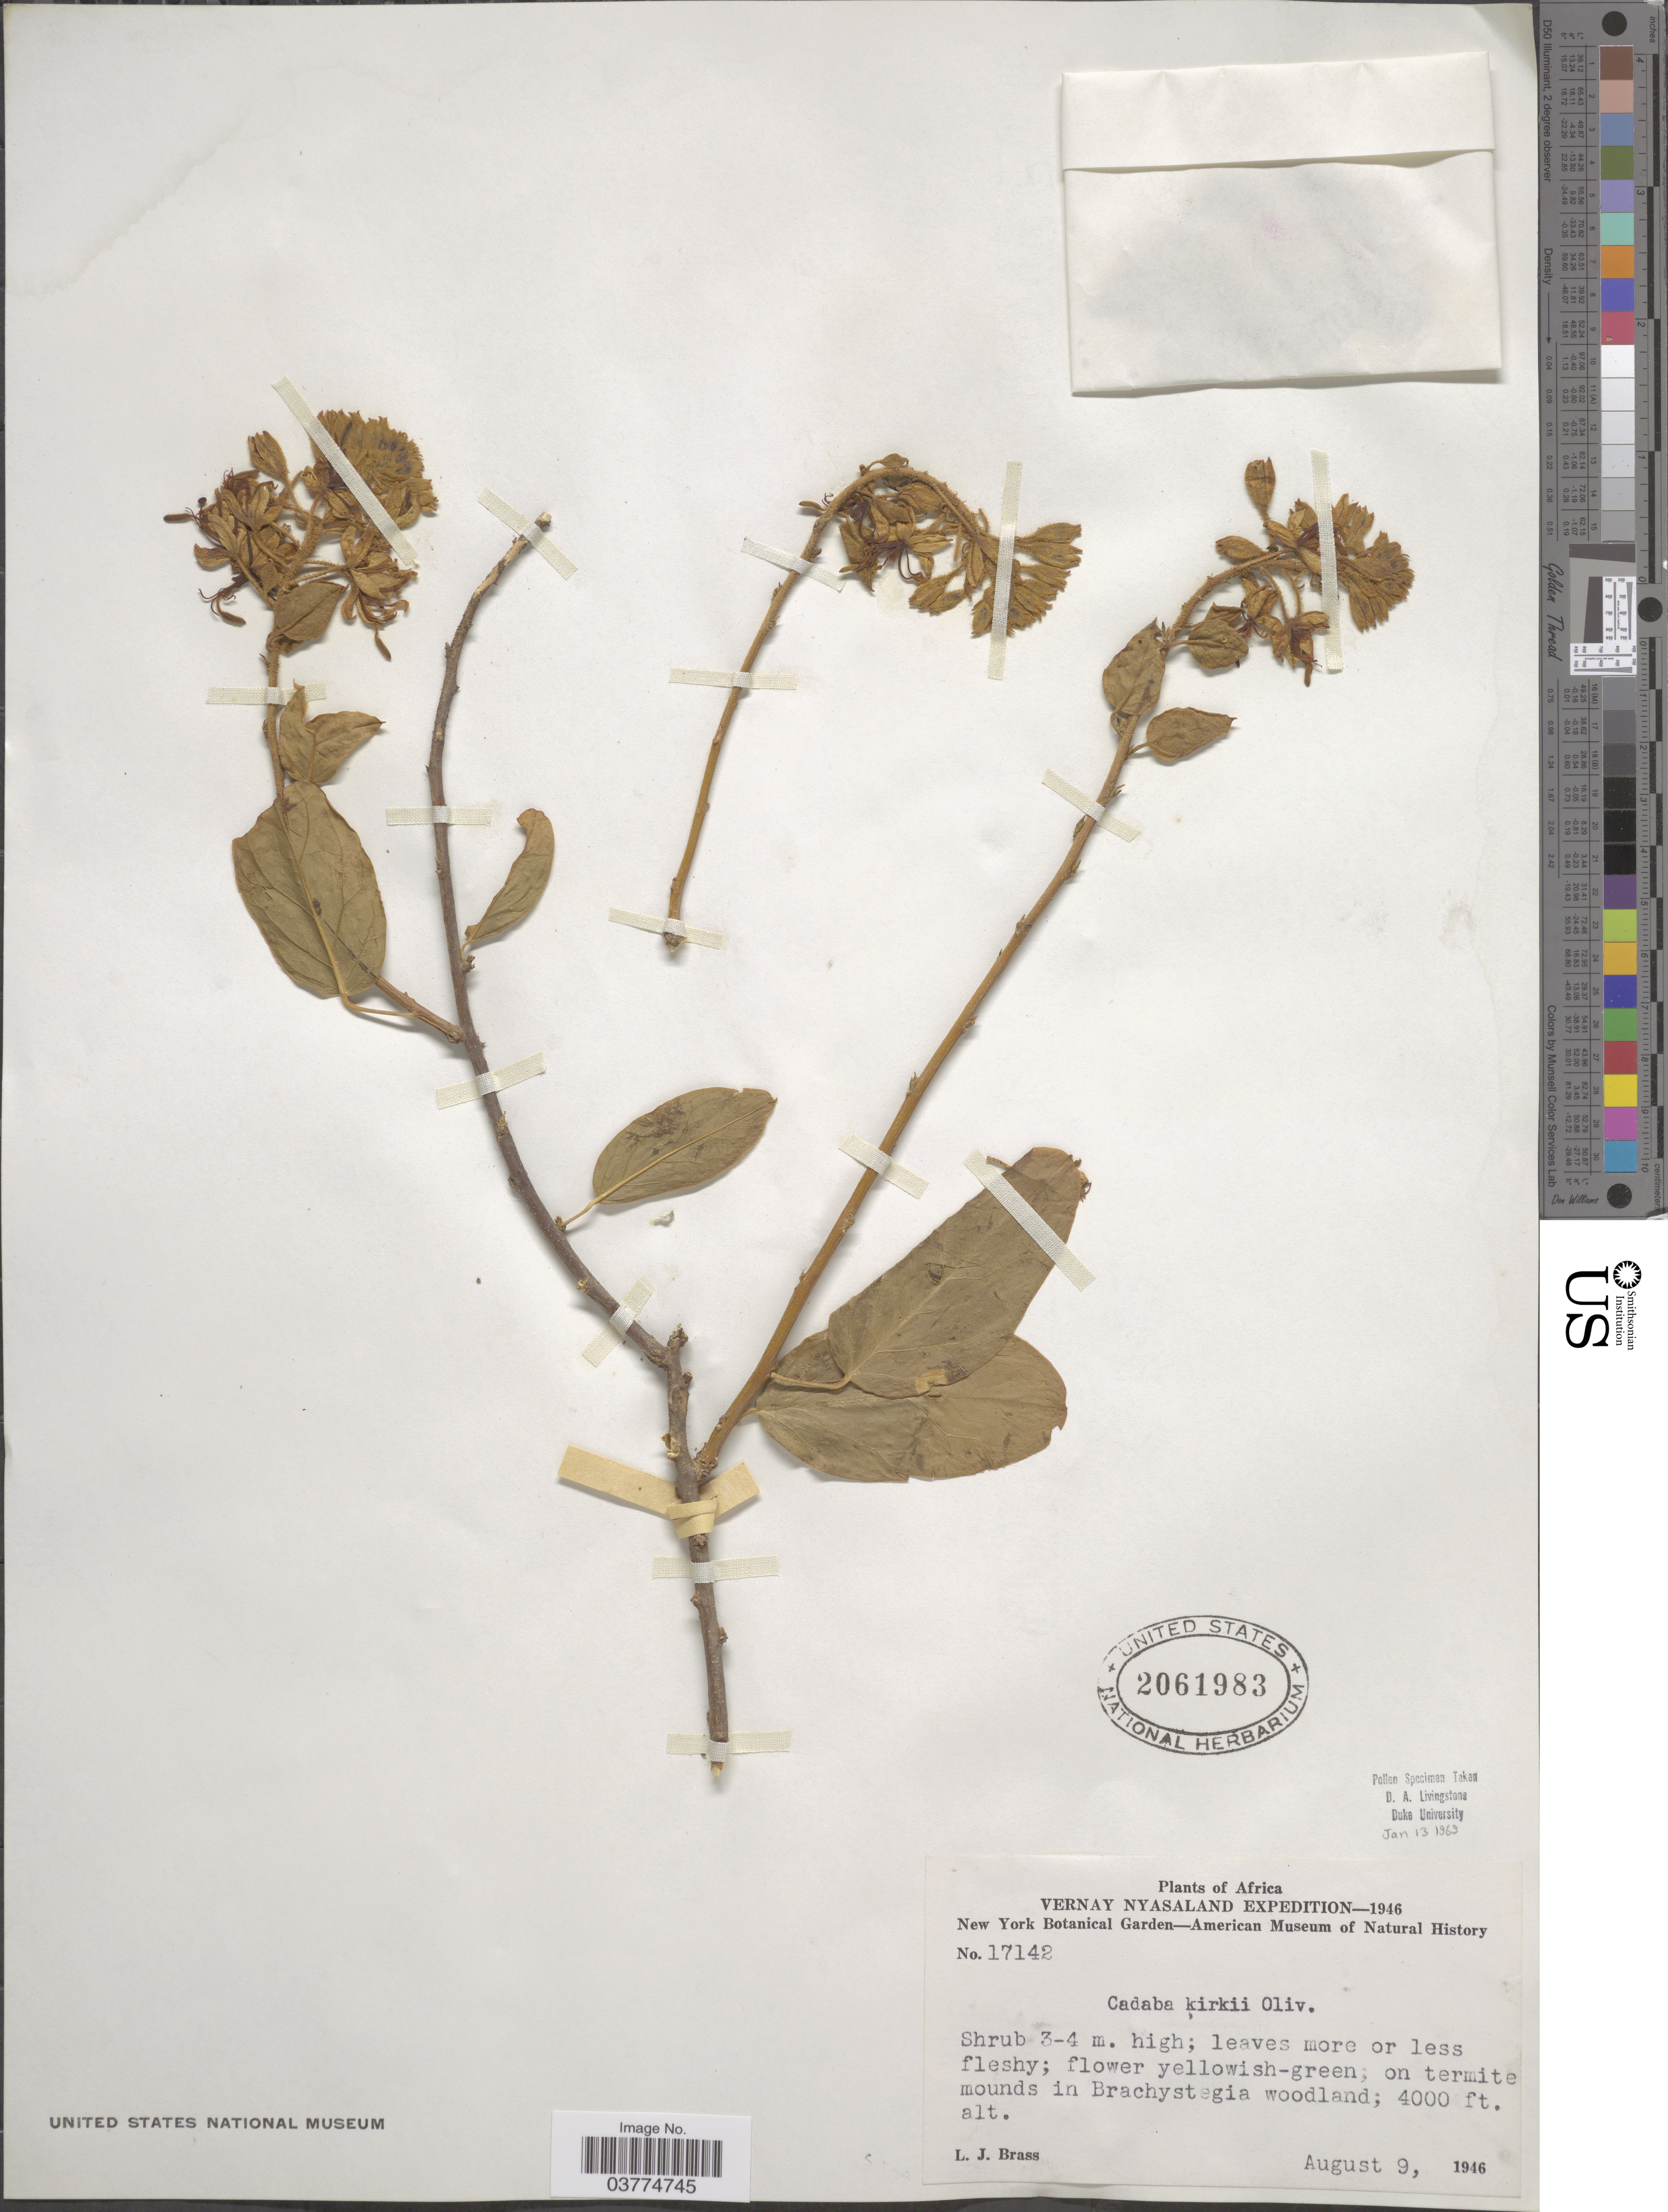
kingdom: Plantae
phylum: Tracheophyta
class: Magnoliopsida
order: Brassicales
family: Capparaceae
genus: Cadaba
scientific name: Cadaba kirkii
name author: Oliv.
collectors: L. J. Brass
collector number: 17142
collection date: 1946-08-09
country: Malawi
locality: Vernay Nyasaland.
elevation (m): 1219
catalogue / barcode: US 2061983